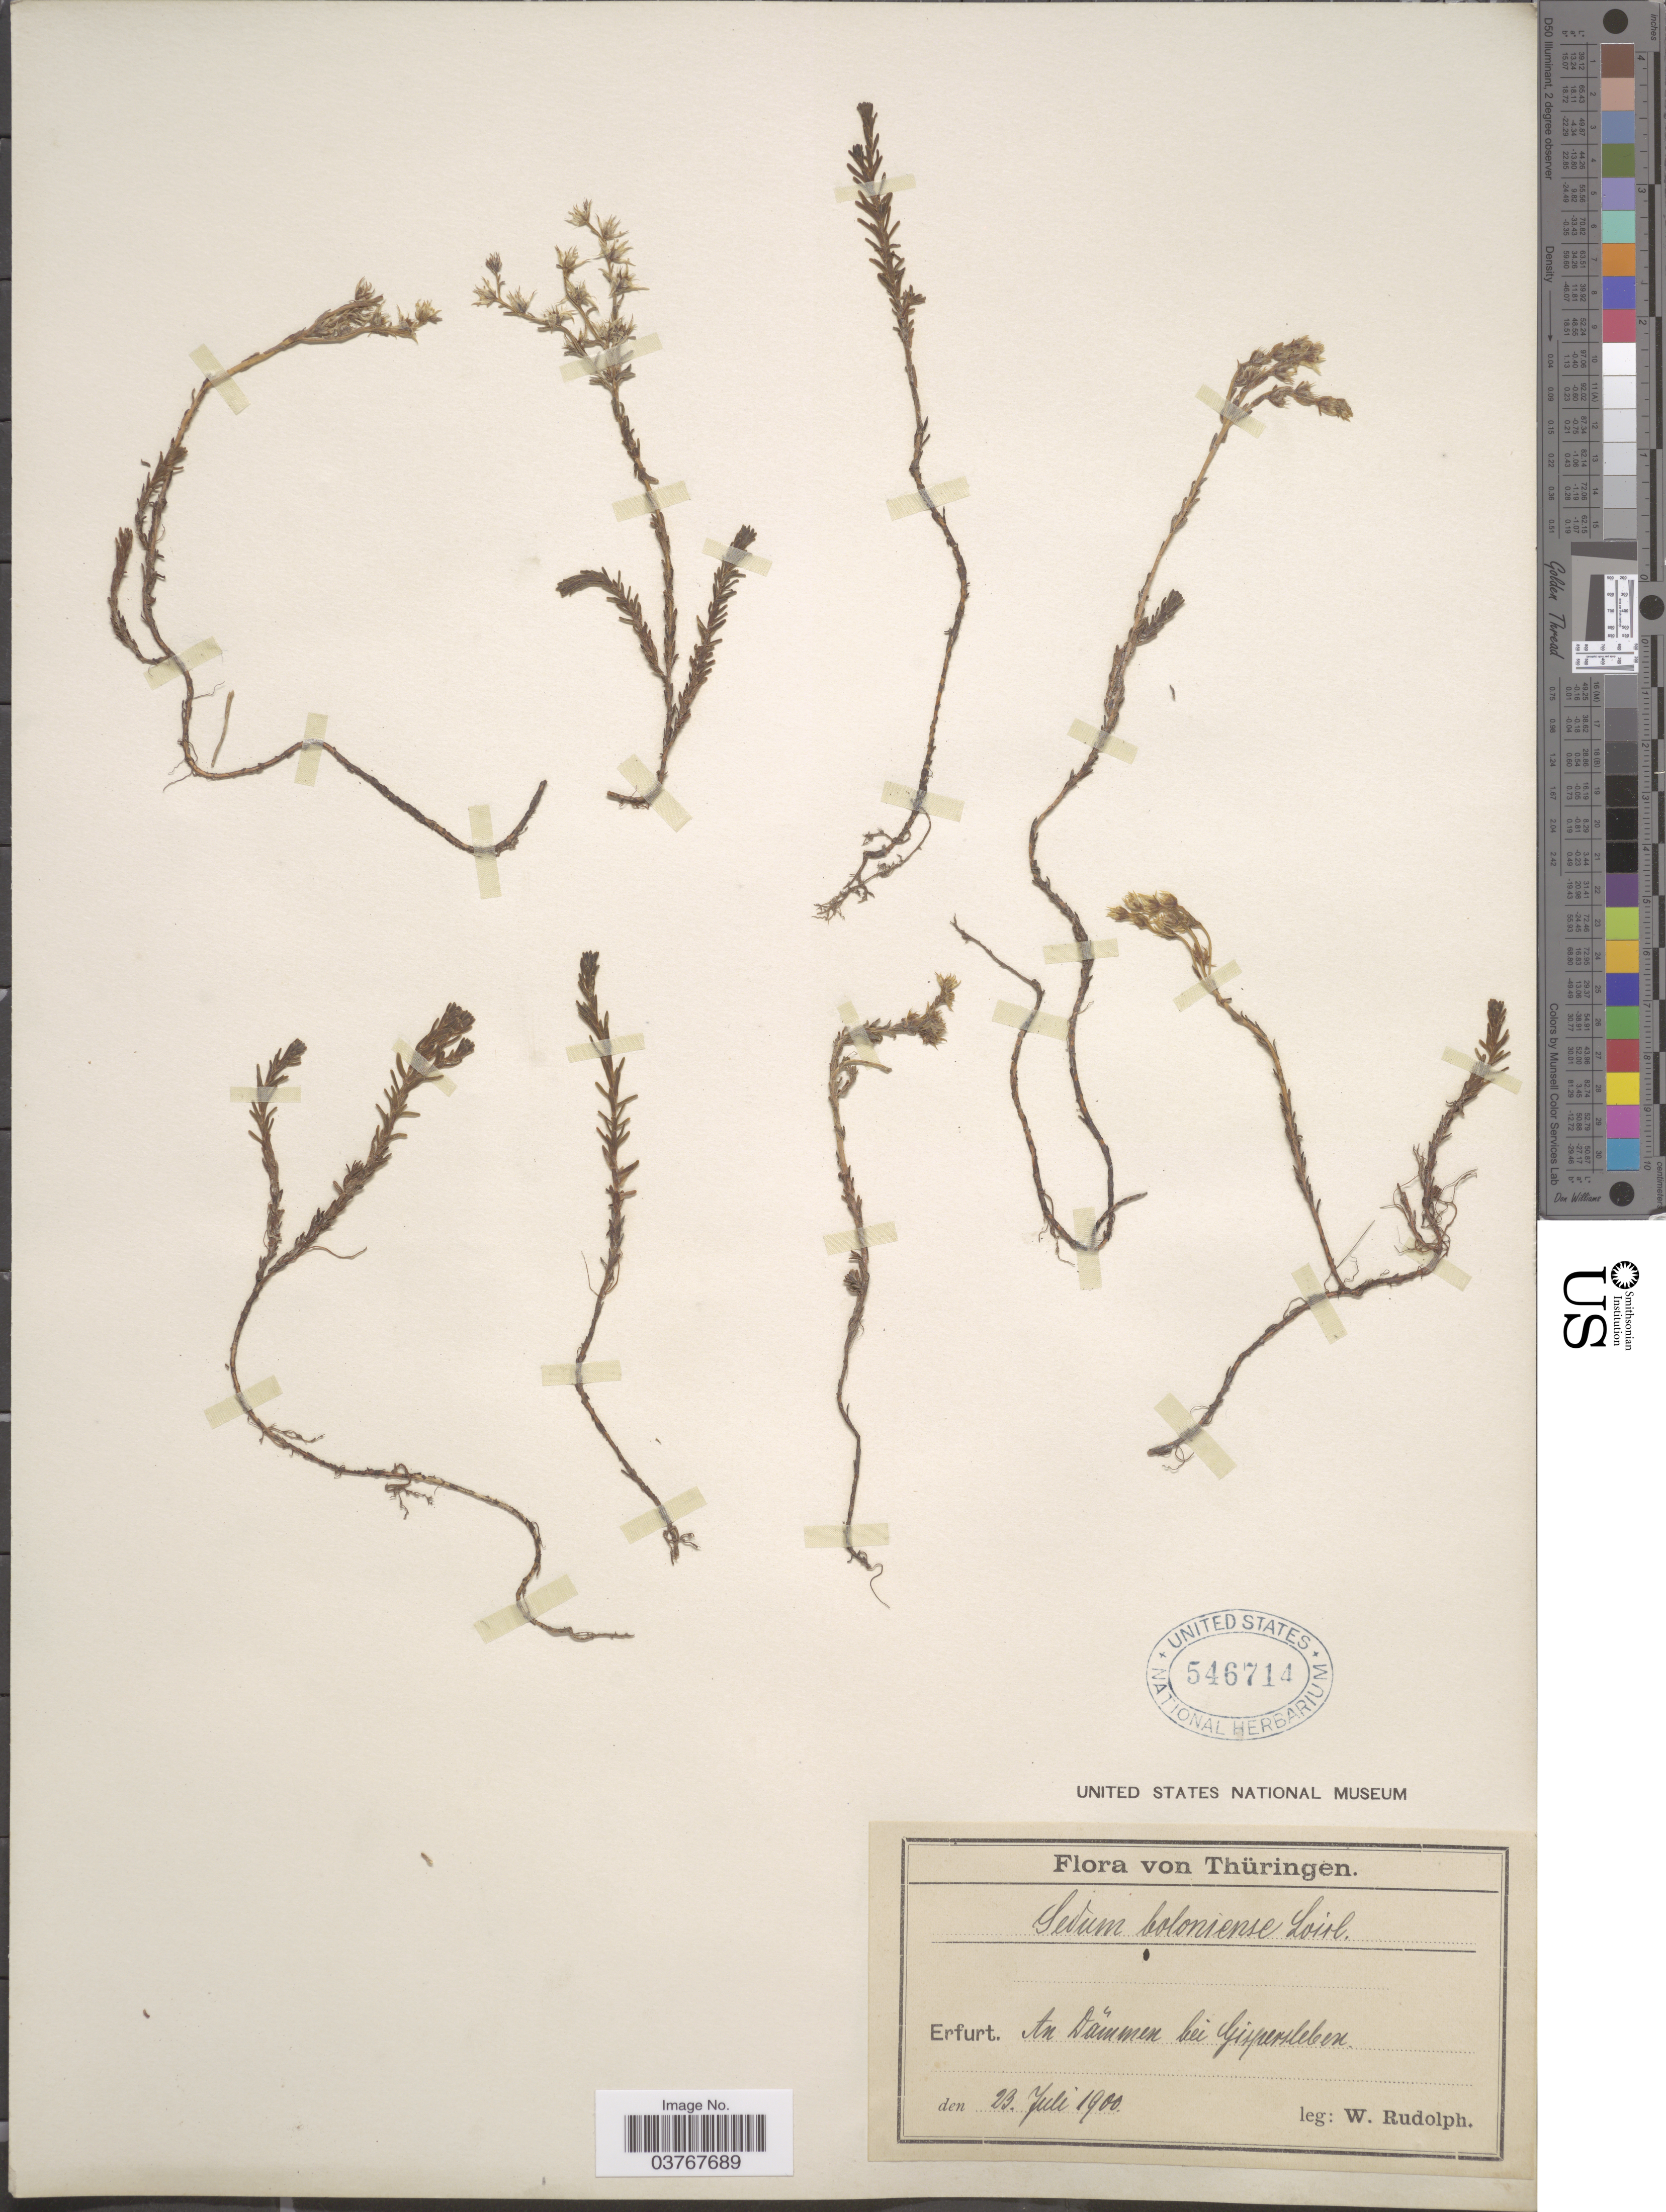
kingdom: Plantae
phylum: Tracheophyta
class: Magnoliopsida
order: Saxifragales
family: Crassulaceae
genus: Sedum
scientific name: Sedum boloniense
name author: Loisel.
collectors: W. Rudolph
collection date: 1900-07-23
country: Germany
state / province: Thuringia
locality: Erfurt. An Dãmmen bei Gispersleben. [interpreted]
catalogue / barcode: US 546714